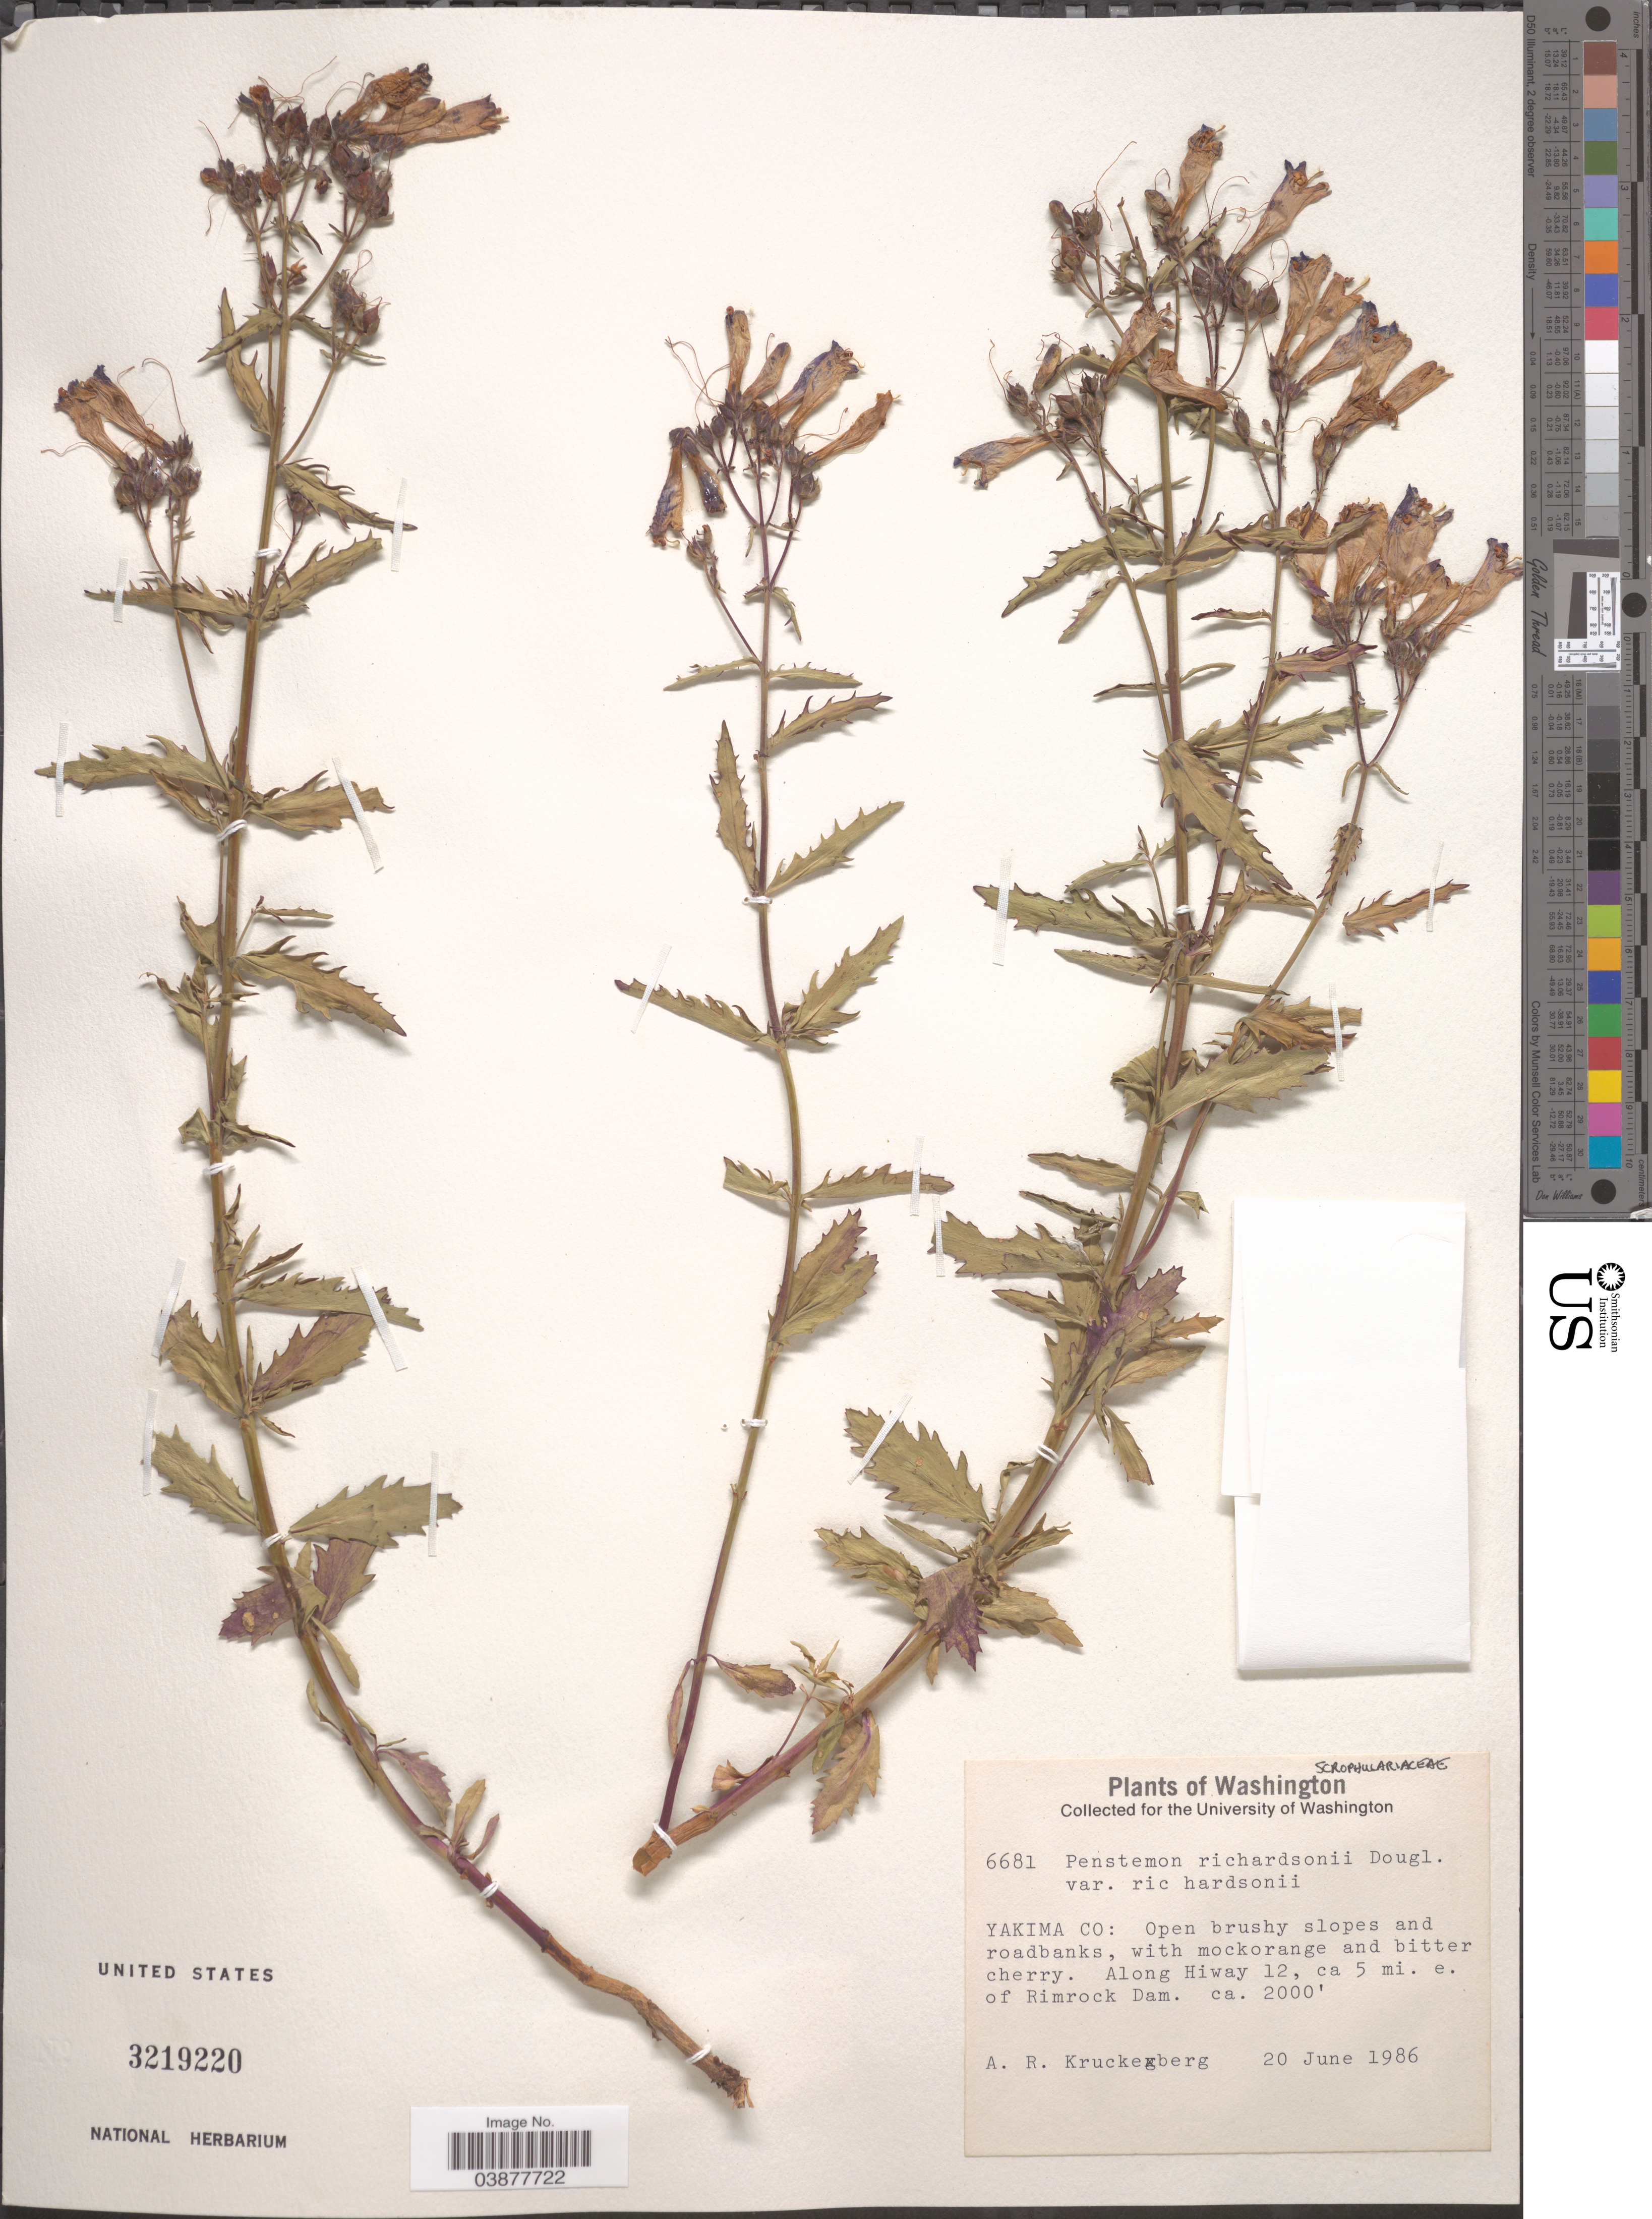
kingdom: Plantae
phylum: Tracheophyta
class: Magnoliopsida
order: Lamiales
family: Plantaginaceae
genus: Penstemon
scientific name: Penstemon richardsonii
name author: Douglas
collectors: A. Kruckeberg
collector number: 6681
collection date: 1986-06-20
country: United States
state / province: Washington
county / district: Yakima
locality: Yakima Co: Along Hiway 12, ca 5 mi. e. of Rimrock Dam.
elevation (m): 610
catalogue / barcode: US 3219220